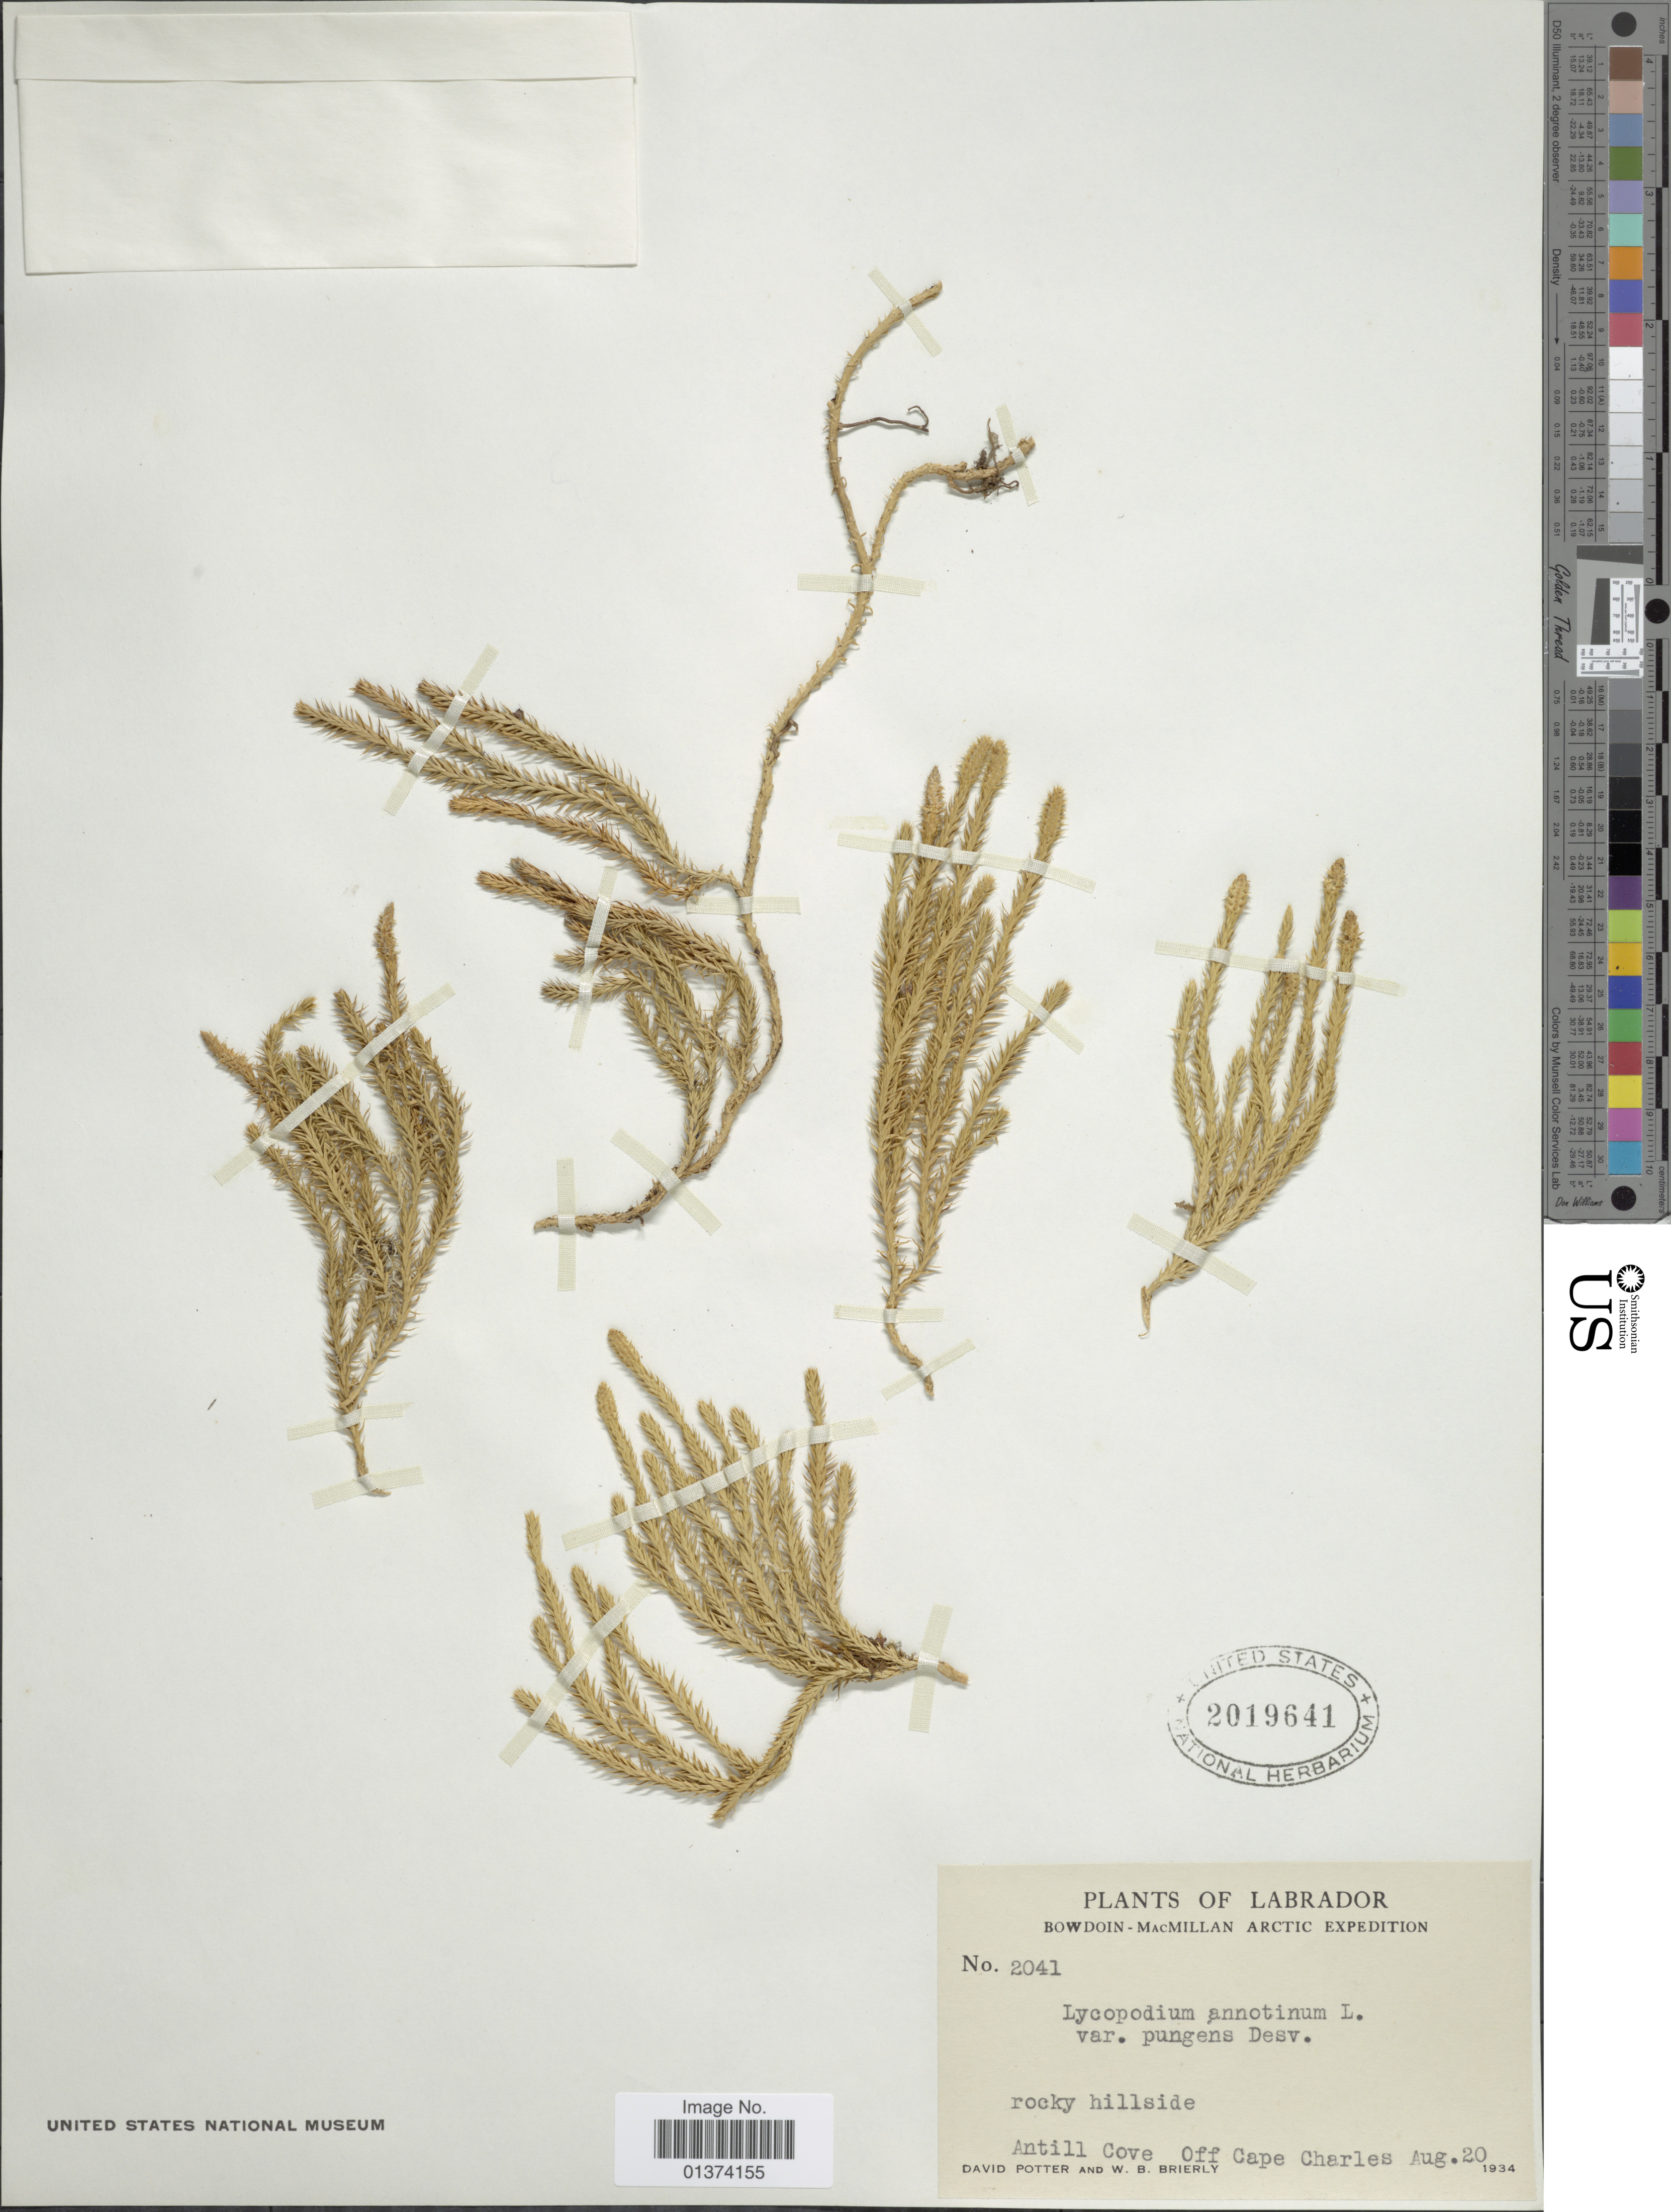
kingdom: Plantae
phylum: Tracheophyta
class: Lycopodiopsida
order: Lycopodiales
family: Lycopodiaceae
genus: Spinulum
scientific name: Spinulum annotinum subsp. annotinum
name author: (L.) A. Haines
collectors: D. Potter & W. Brierly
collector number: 2041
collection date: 1934-08-20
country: Canada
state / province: Newfoundland and Labrador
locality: Labrador, Antill Cove Off Cape Charles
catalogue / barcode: US 2019641